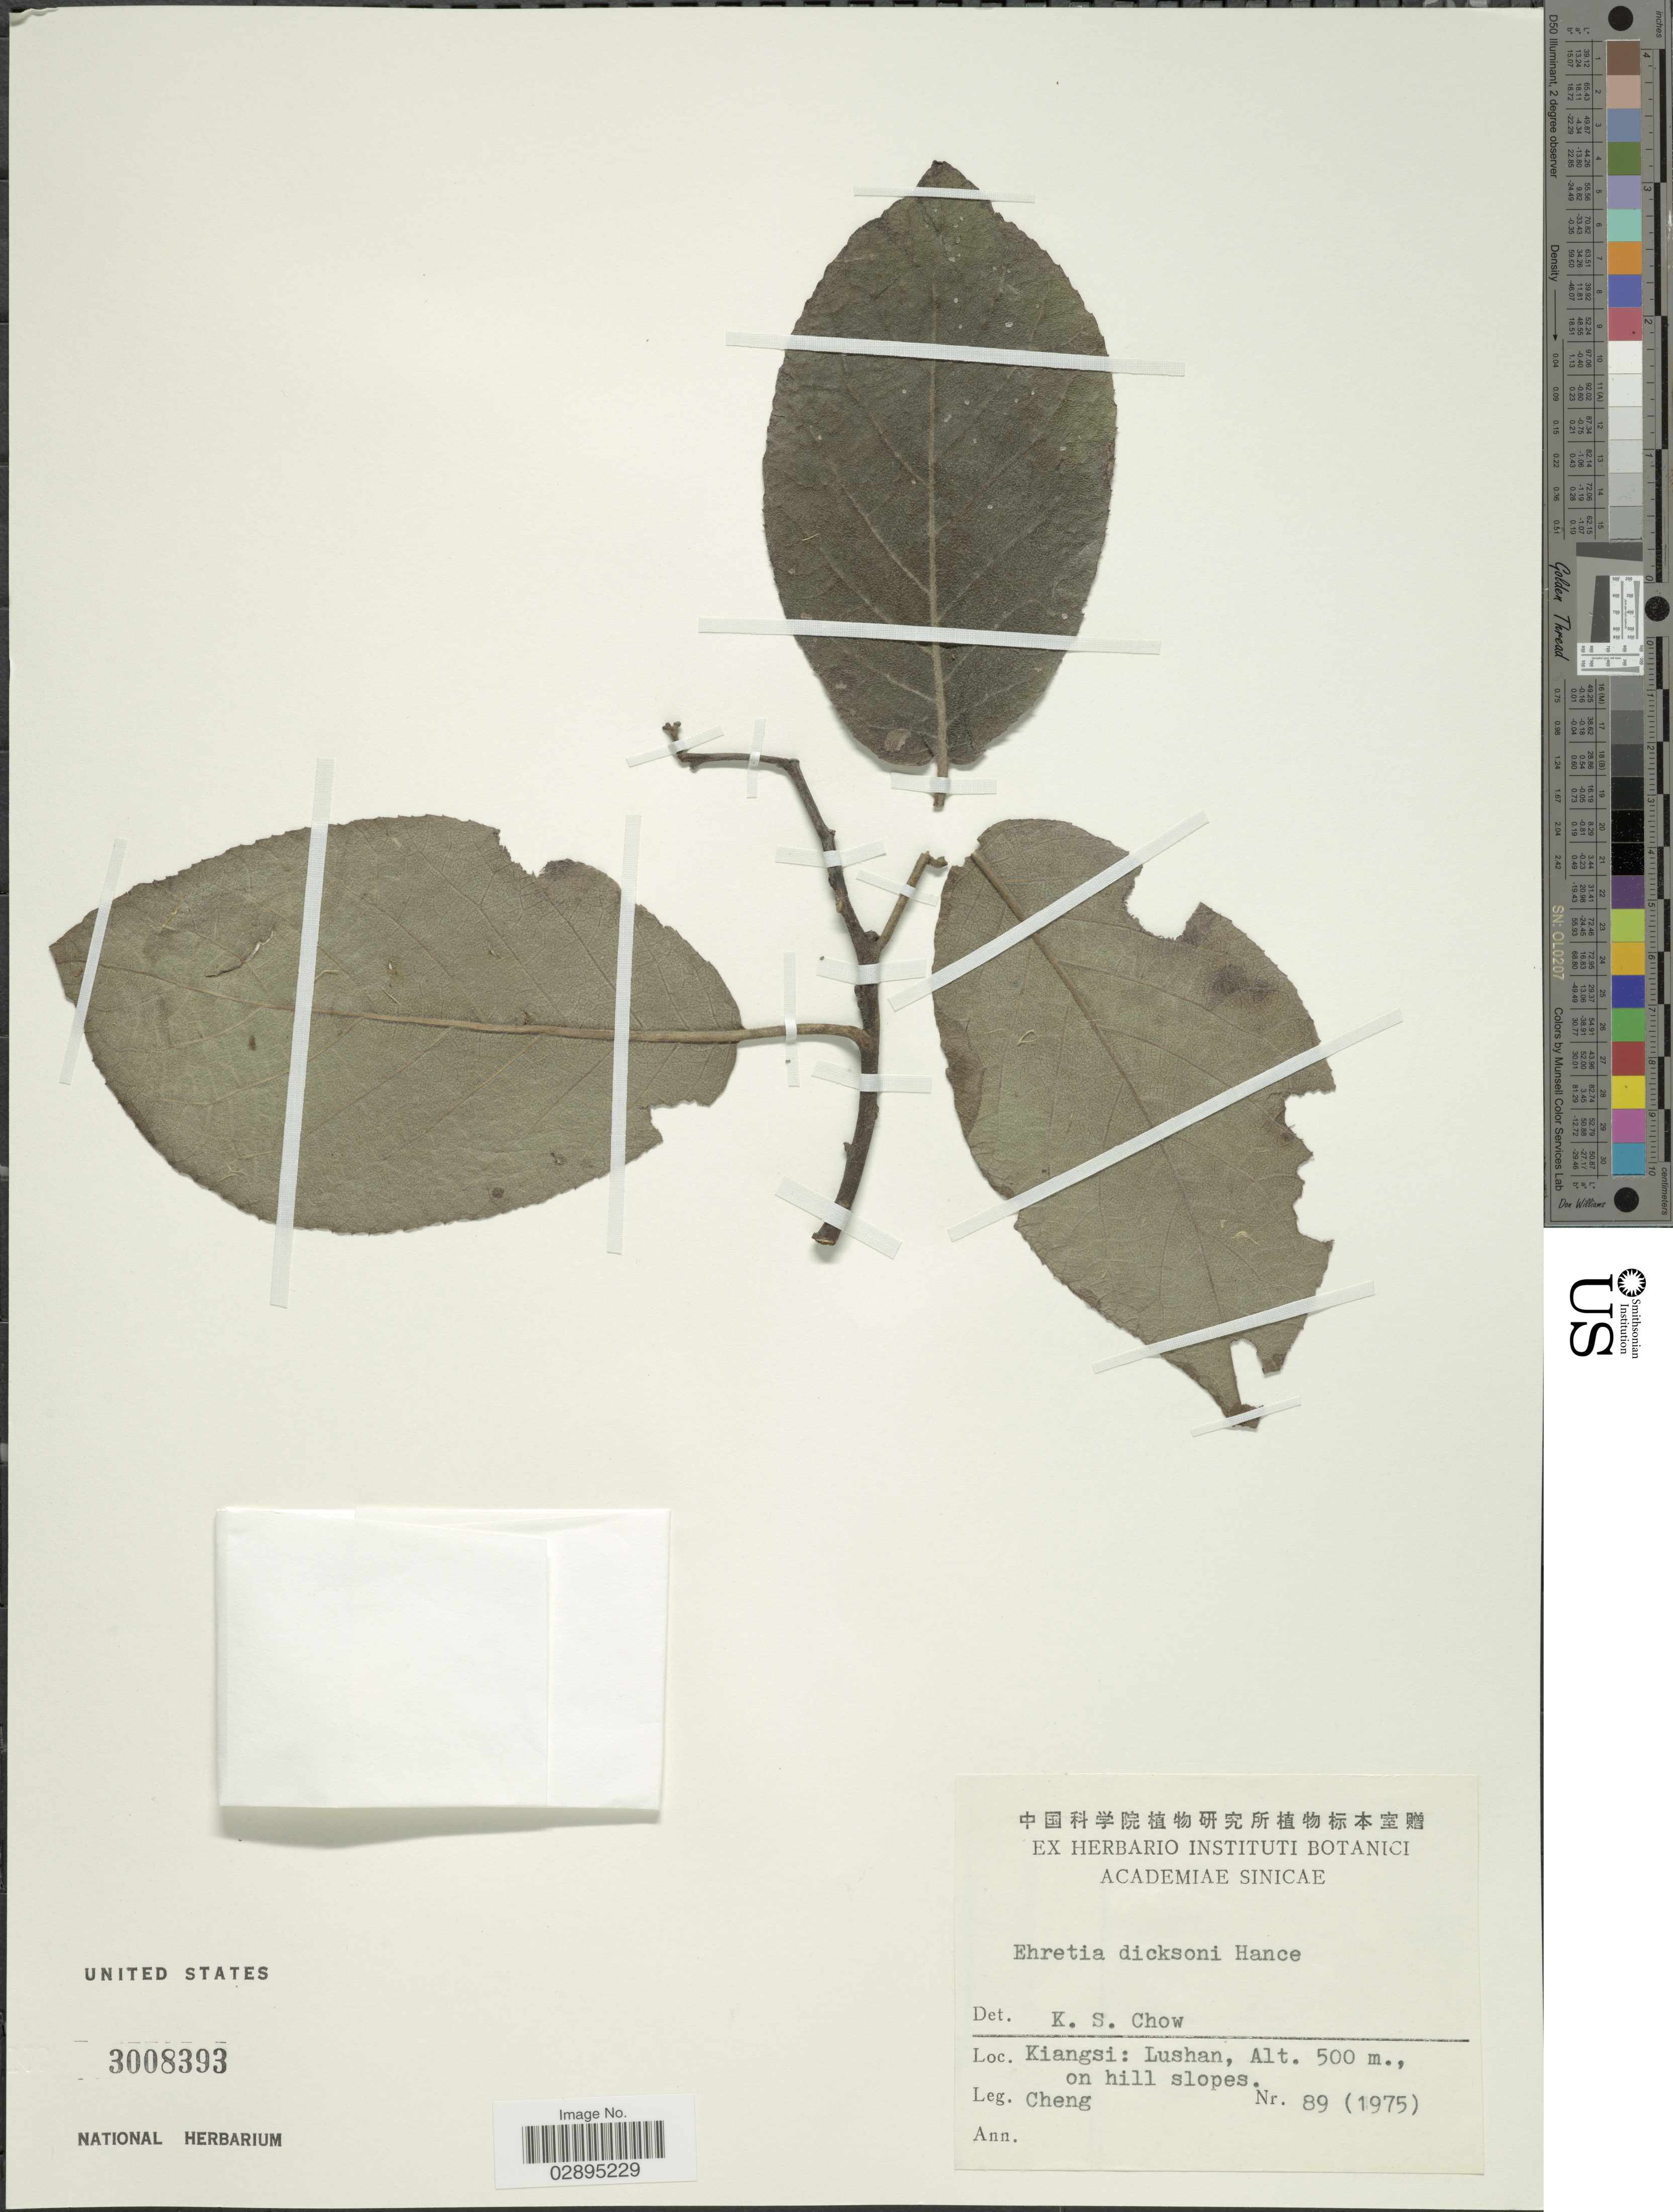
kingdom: Plantae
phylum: Tracheophyta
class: Magnoliopsida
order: Boraginales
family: Ehretiaceae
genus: Ehretia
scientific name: Ehretia dicksonii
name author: Hance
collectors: -. Cheng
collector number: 89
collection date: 1975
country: China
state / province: Jiangxi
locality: Kiangshi: Lushan, on hill slopes.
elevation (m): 500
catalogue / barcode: US 3008393